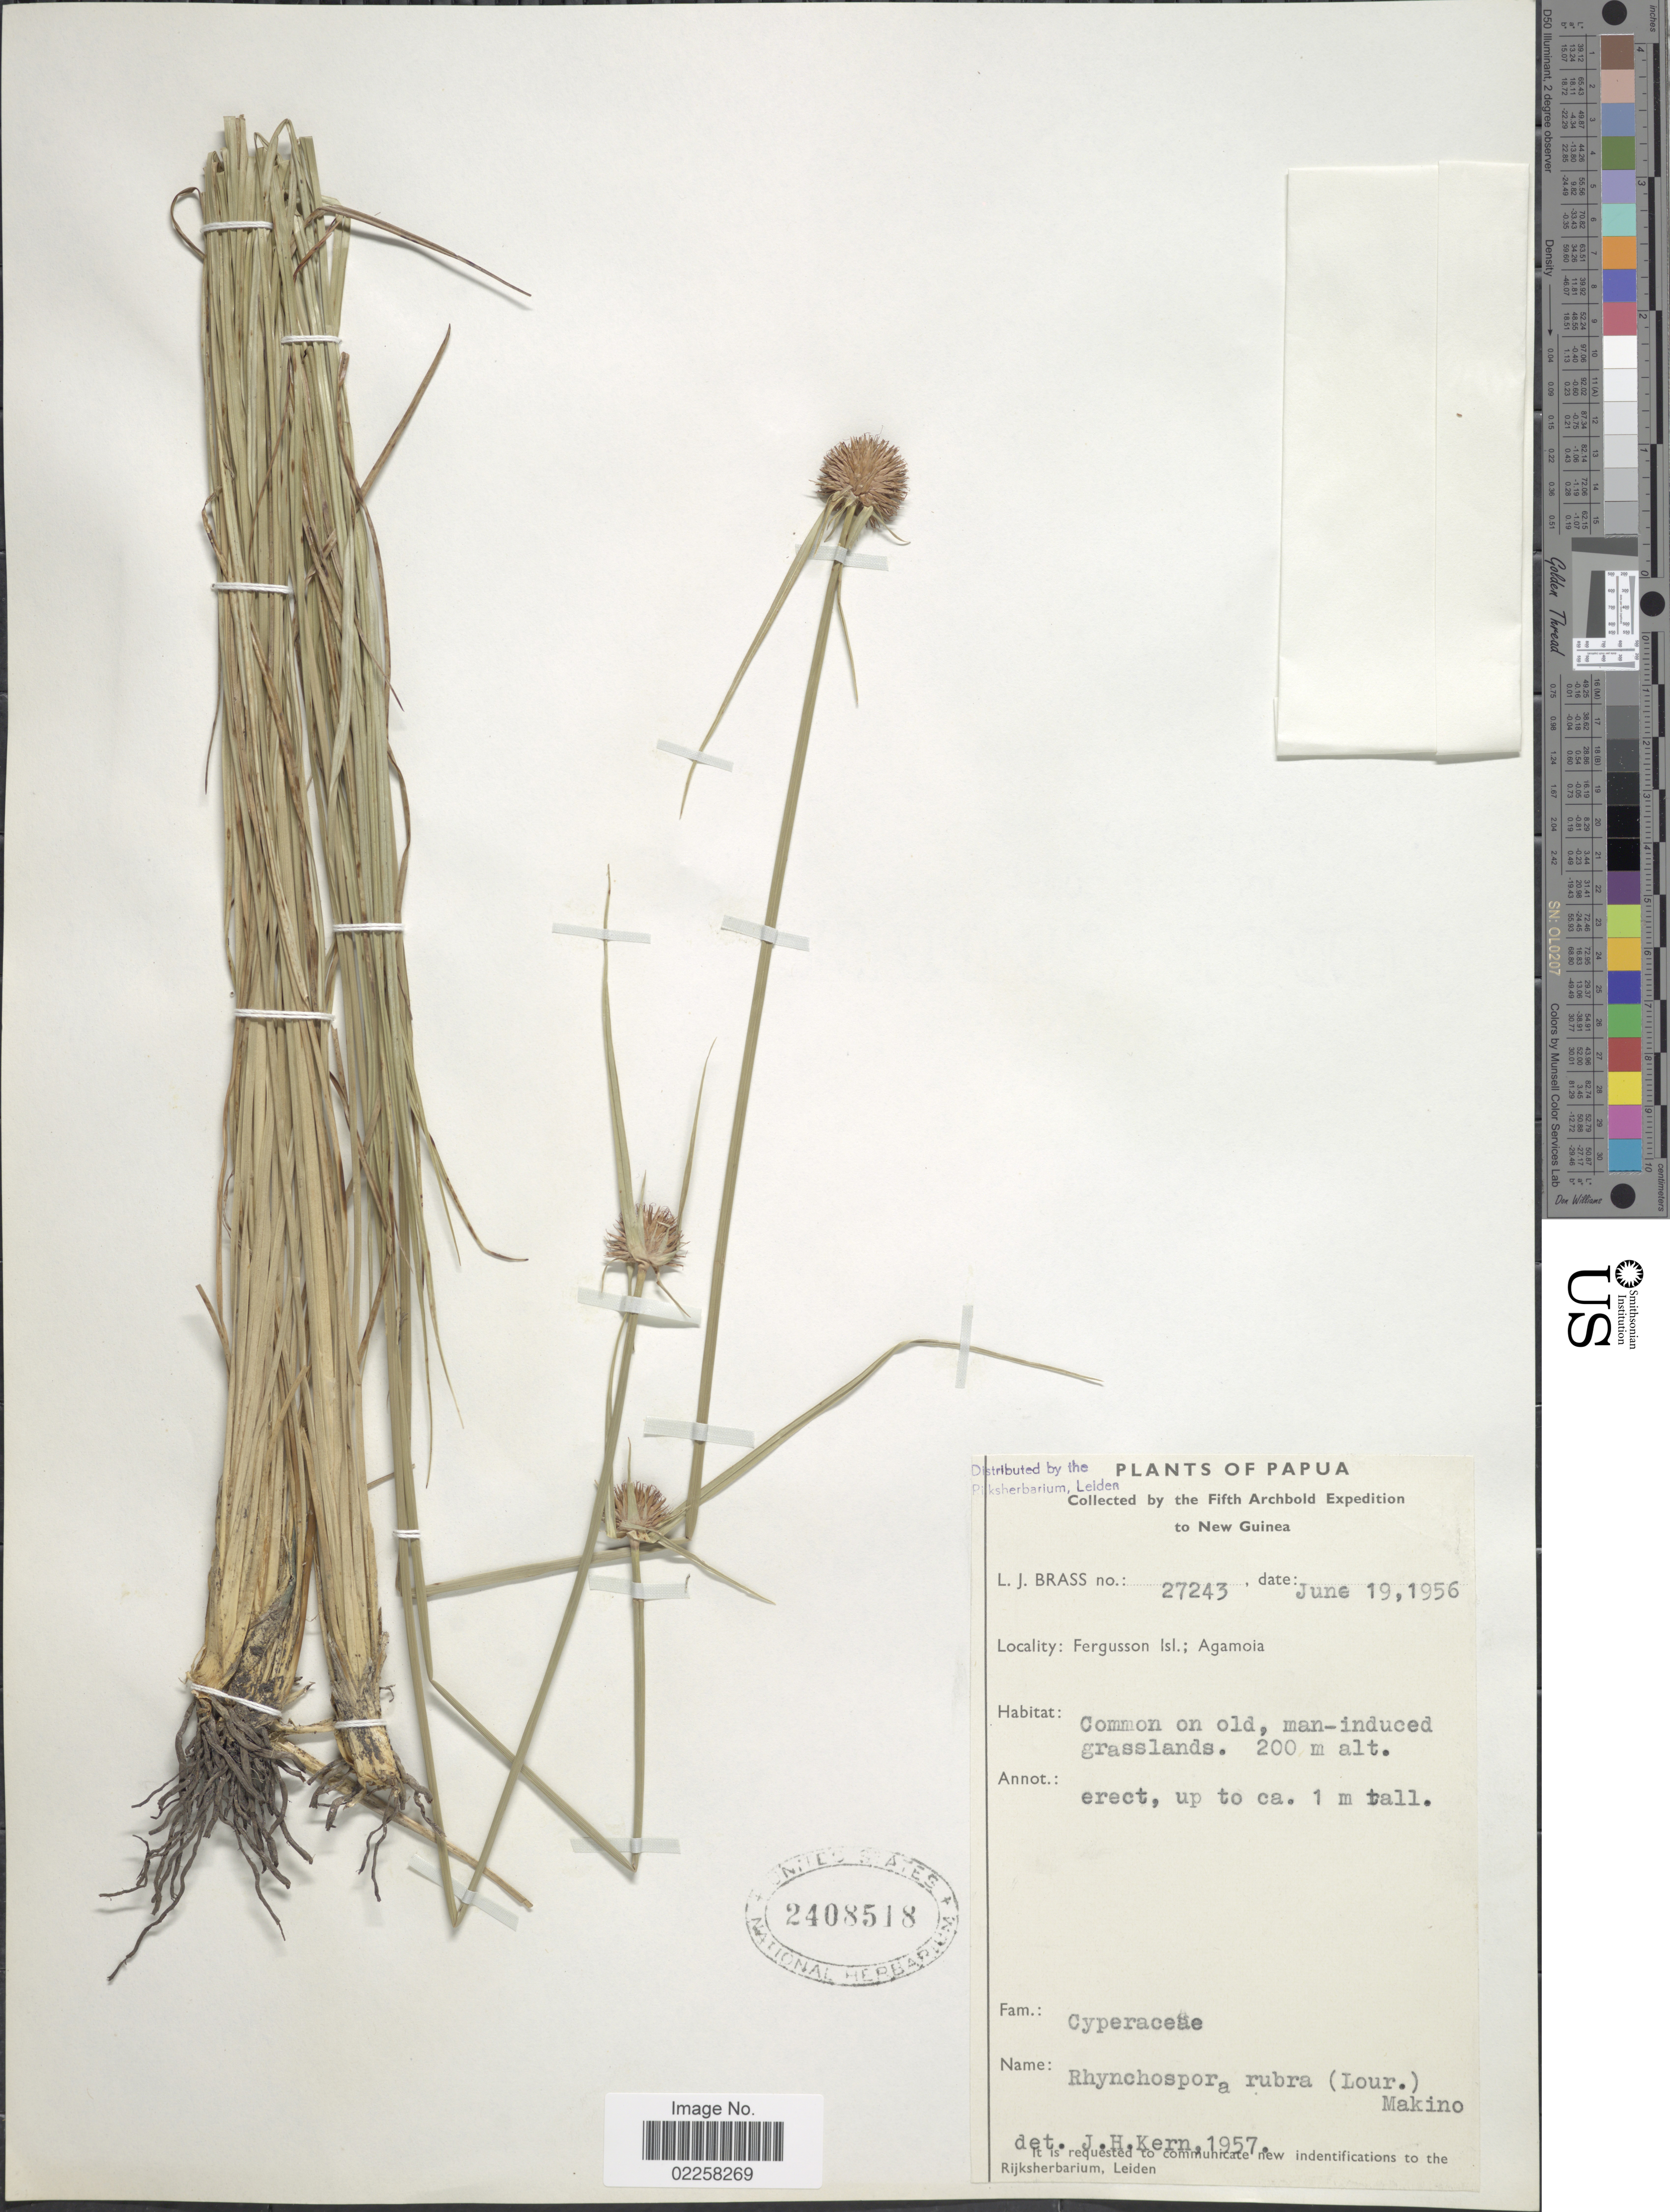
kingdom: Plantae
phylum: Tracheophyta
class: Liliopsida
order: Poales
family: Cyperaceae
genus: Rhynchospora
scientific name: Rhynchospora rubra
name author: (Lour.) Makino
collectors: L. J. Brass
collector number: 27243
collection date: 1956-06-19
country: Indonesia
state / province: Papua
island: New Guinea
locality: New Guinea, Fergusson Isl.; Agamoia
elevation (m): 200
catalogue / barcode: US 2408518